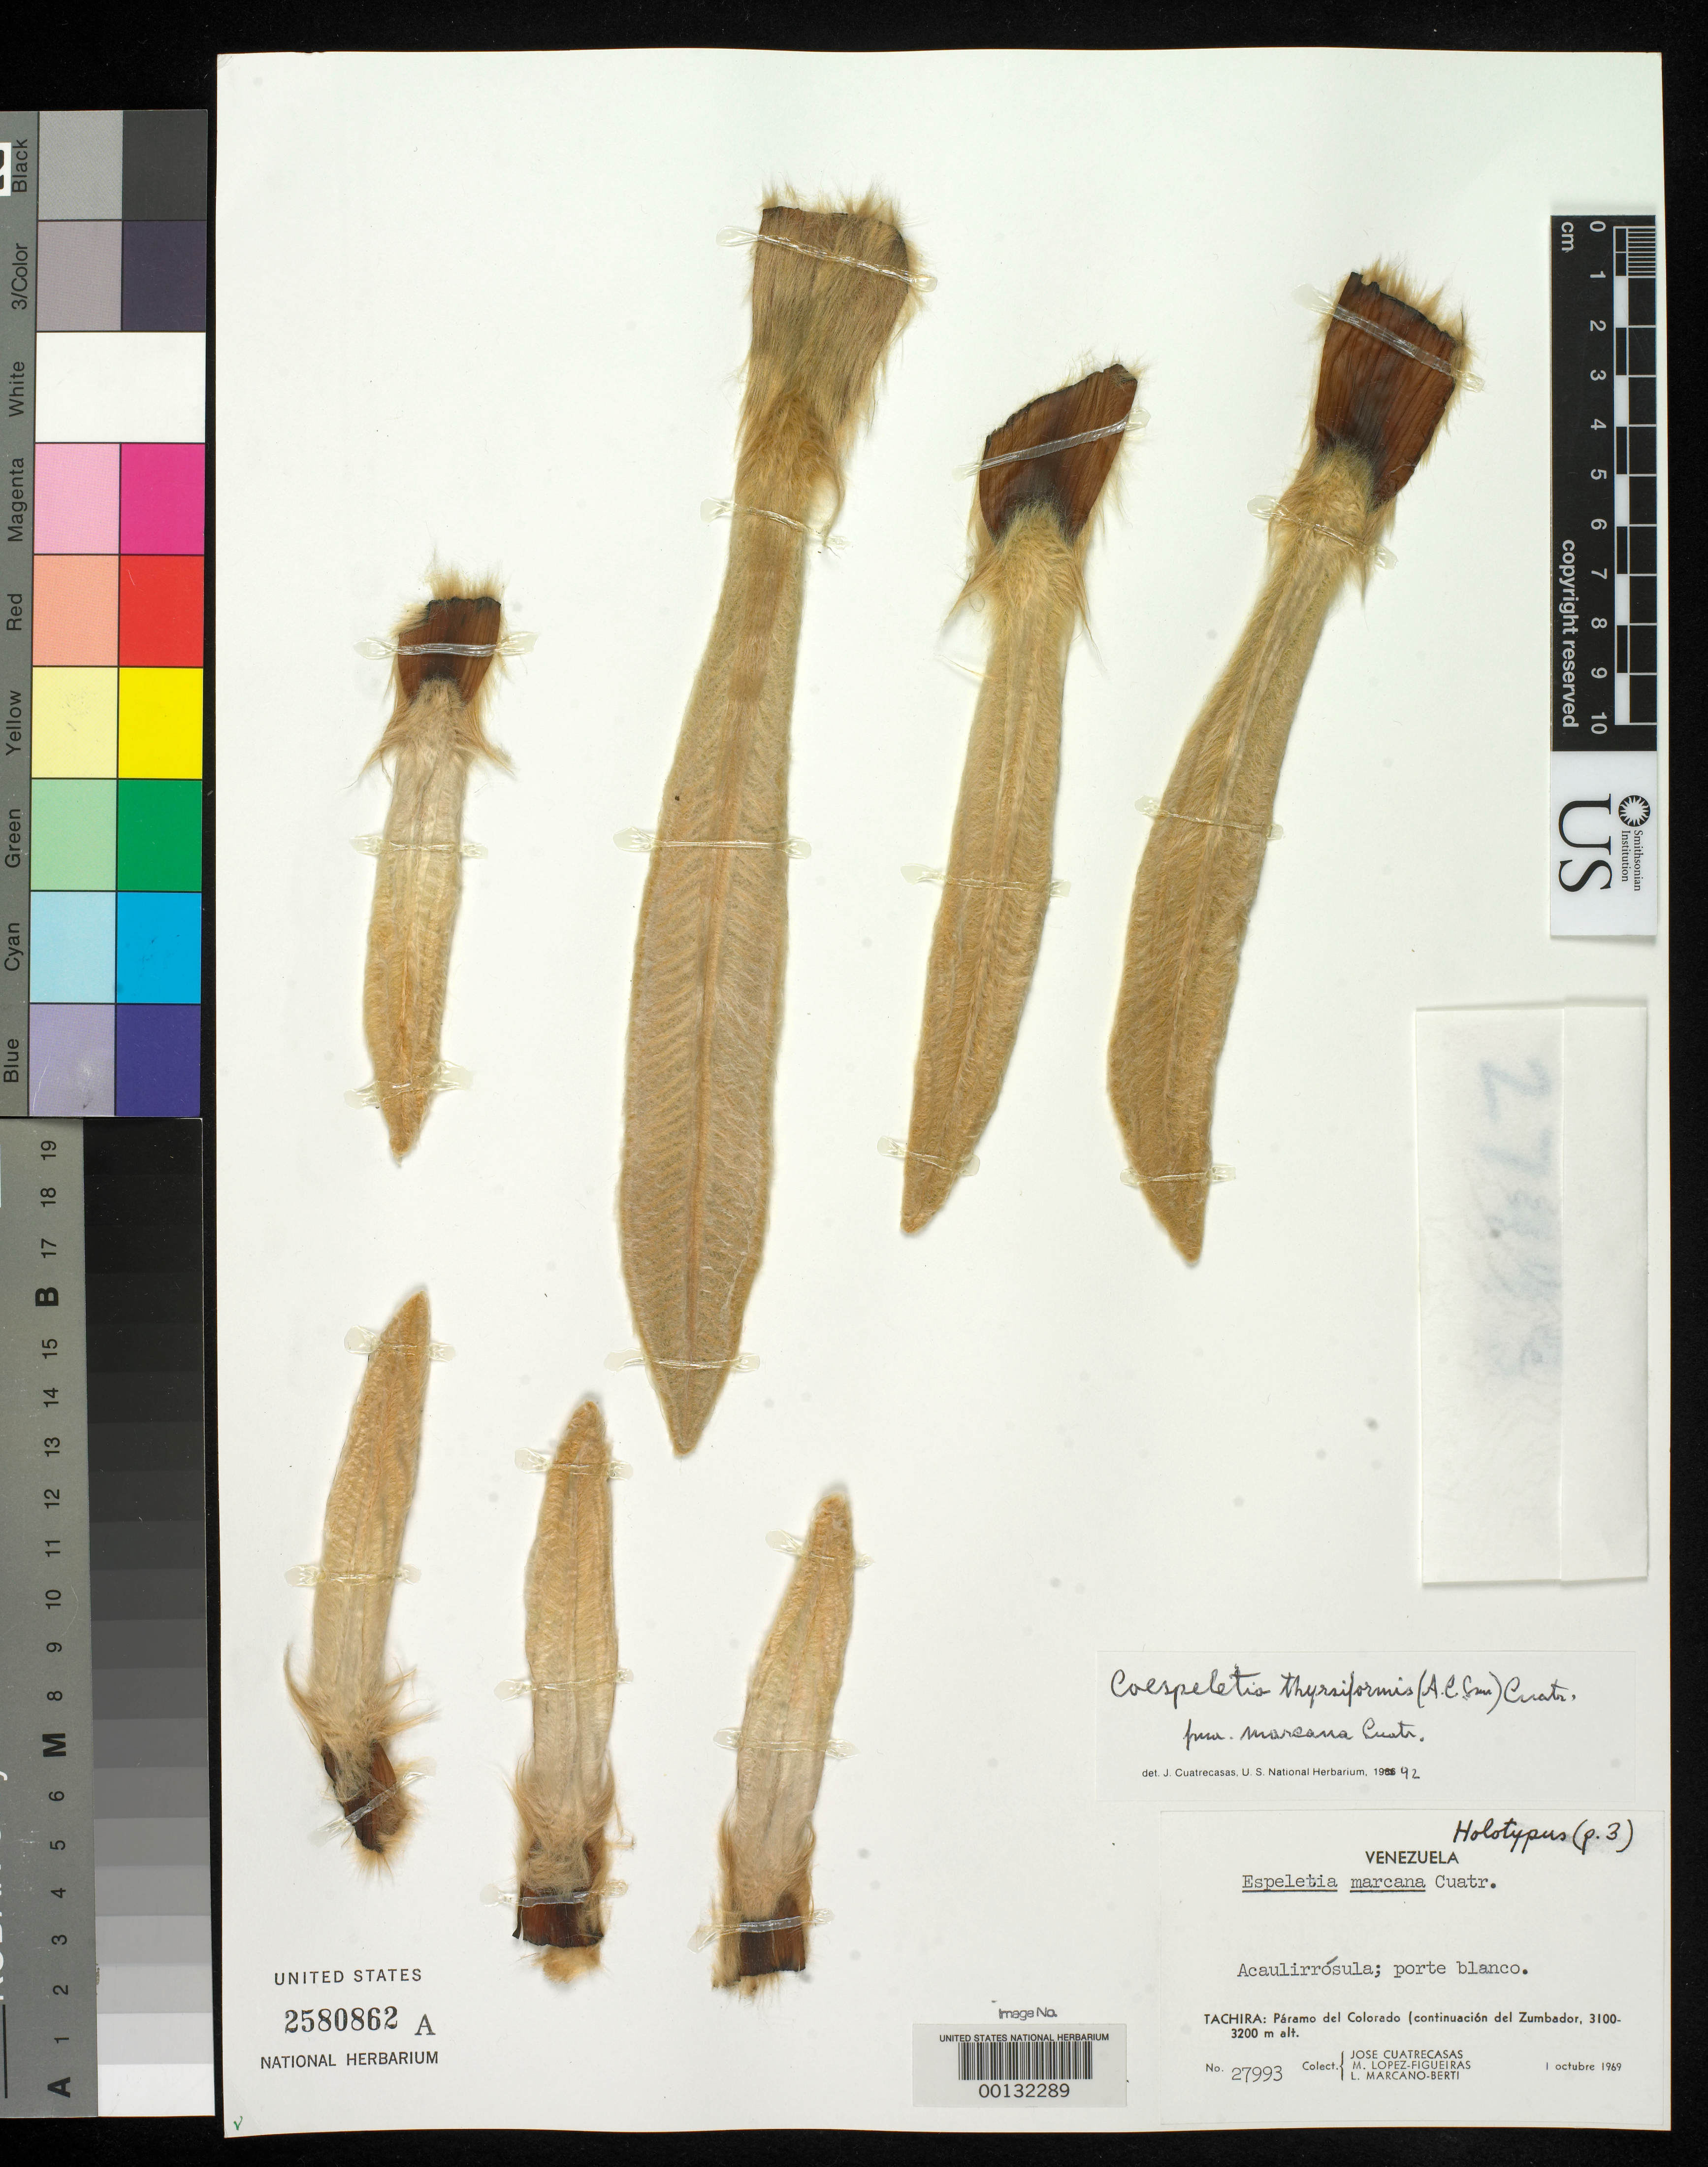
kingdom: Plantae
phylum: Tracheophyta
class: Magnoliopsida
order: Asterales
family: Asteraceae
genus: Espeletia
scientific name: Espeletia marcana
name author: Cuatrec.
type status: Holotype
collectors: J. Cuatrecasas, M. López Figueiras & L. Marcano-Berti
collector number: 27993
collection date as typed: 01 Oct 1969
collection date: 1969-10-01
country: Venezuela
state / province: Tachira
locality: Páramo del Colorado, continuacion del Zumbador. [Páramo del Colorado, continuation from Zumbador.]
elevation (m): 3100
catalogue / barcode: US 2580862A